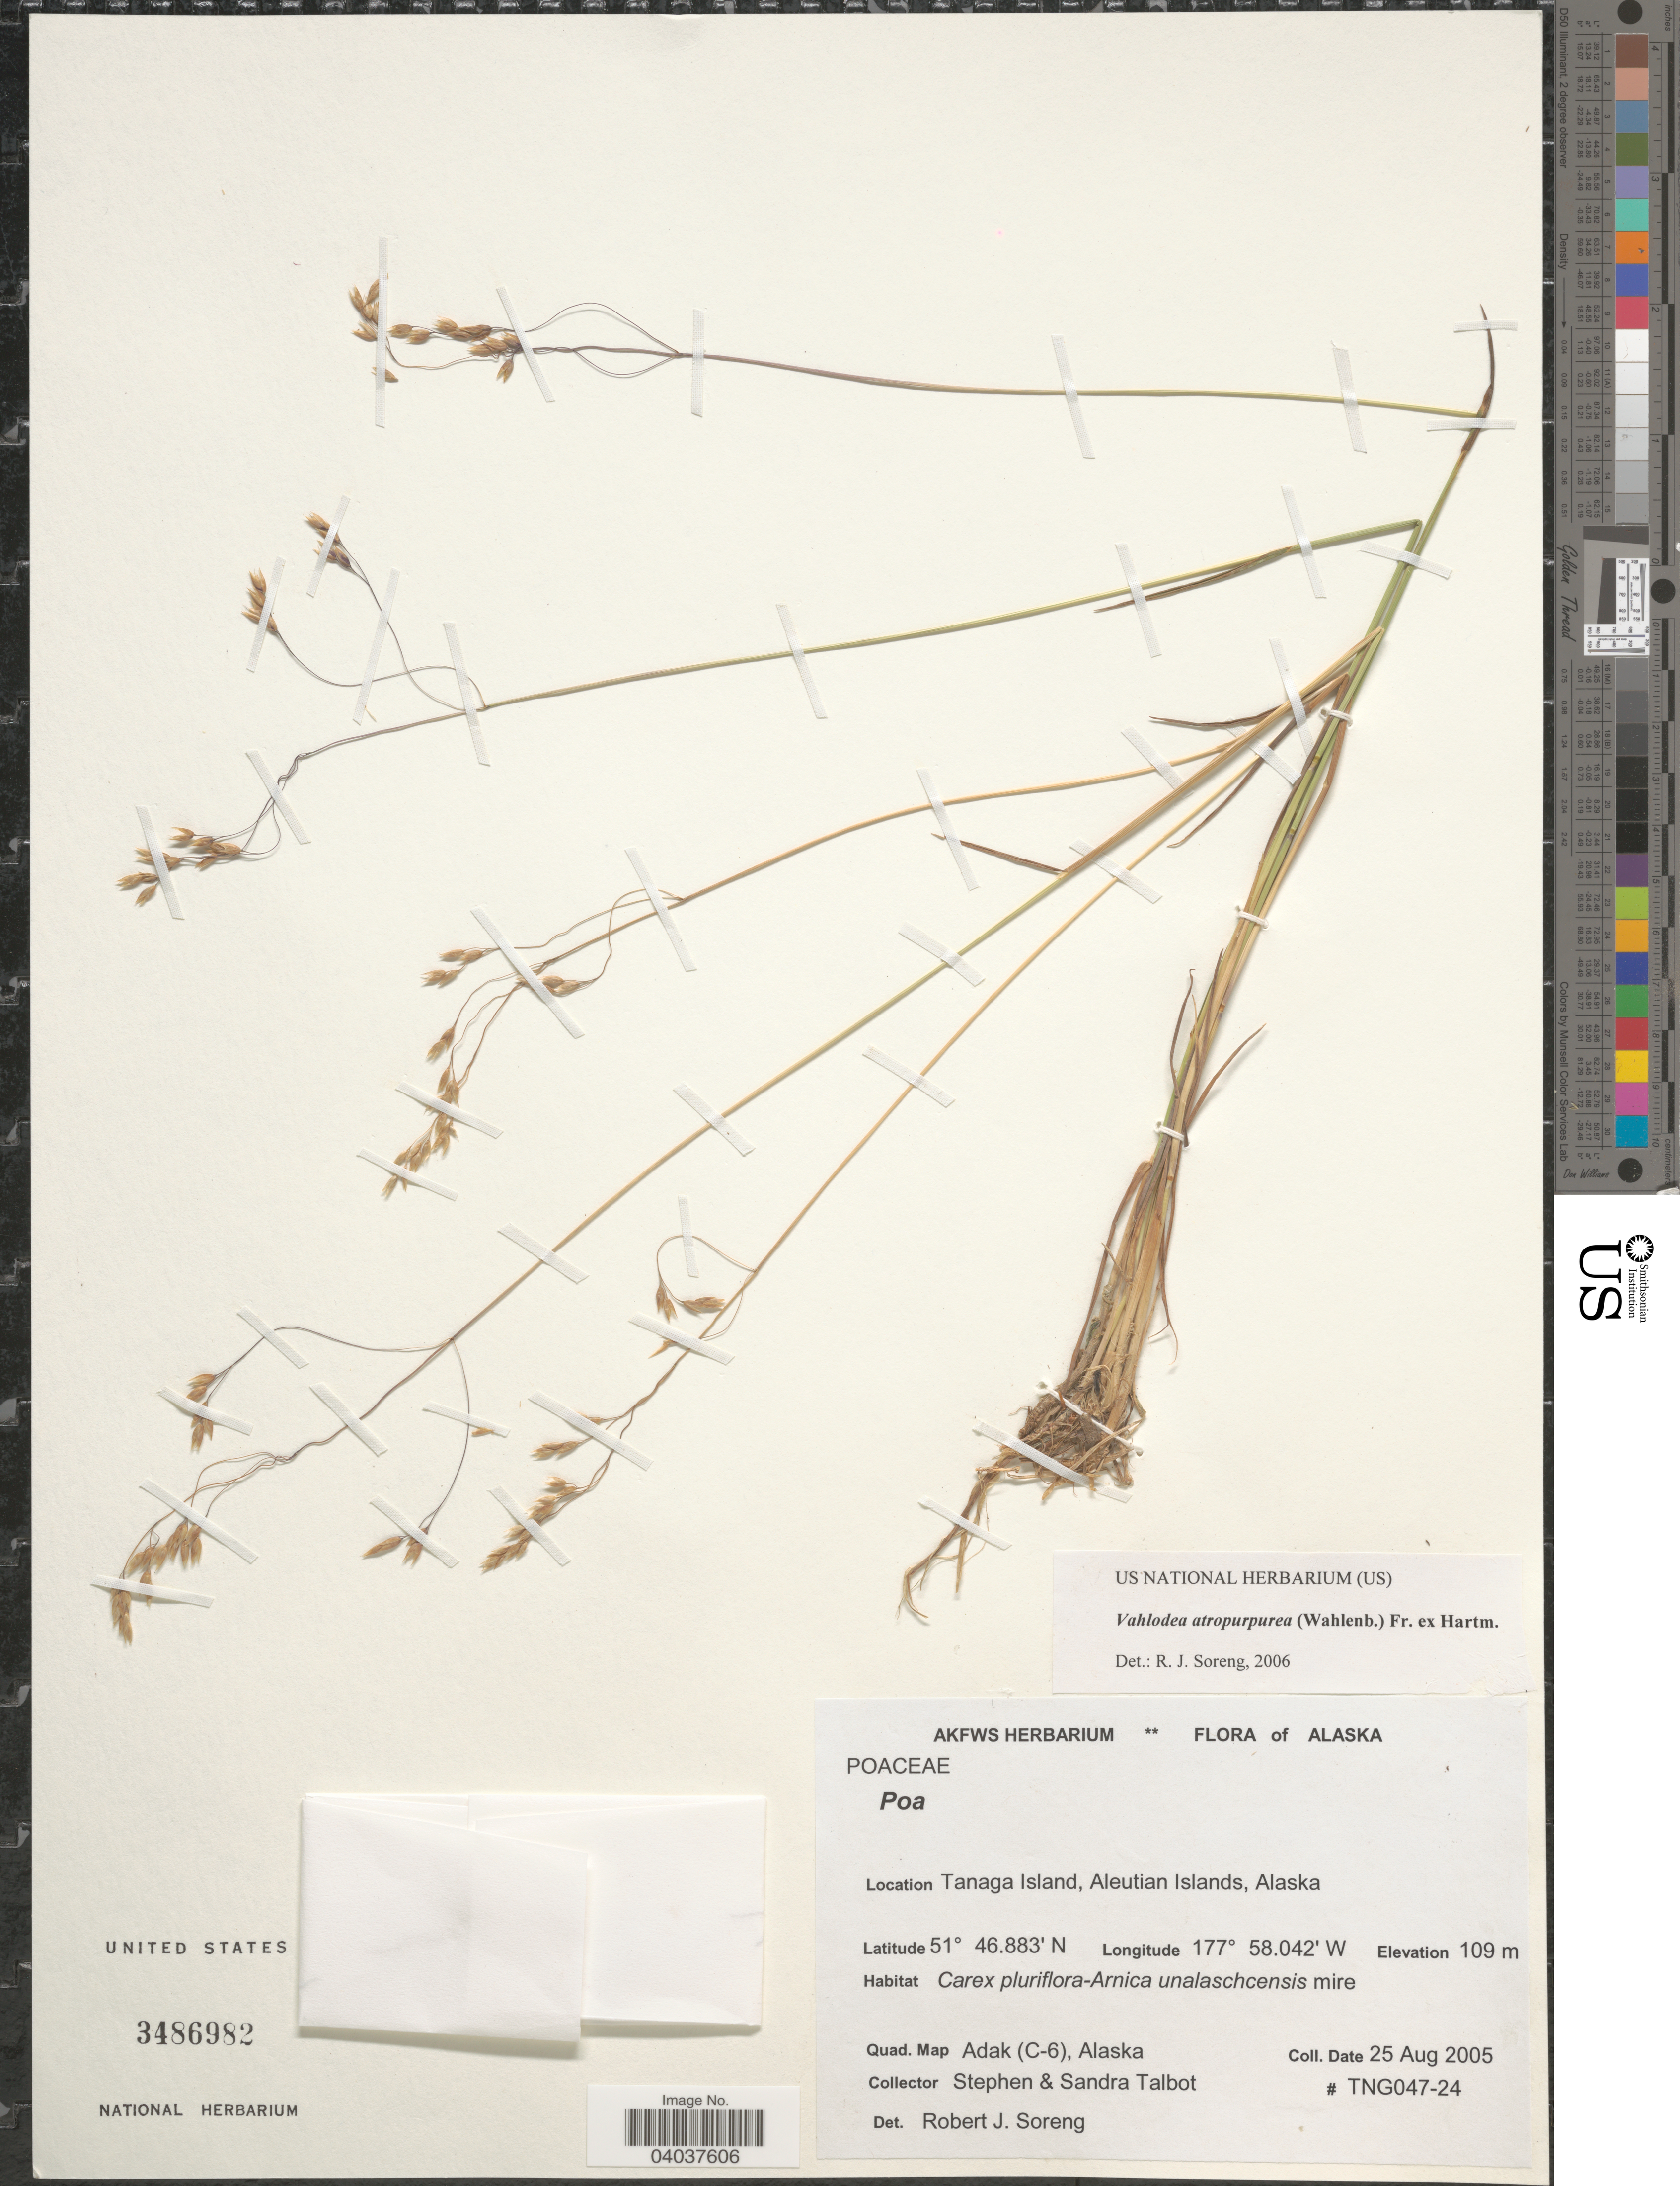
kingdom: Plantae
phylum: Tracheophyta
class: Liliopsida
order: Poales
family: Poaceae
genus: Vahlodea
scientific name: Vahlodea atropurpurea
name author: (Wahlenb.) Fr. ex Hartm.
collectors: S. S. Talbot & S. Talbot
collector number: TNG047-24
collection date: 2005-08-25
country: United States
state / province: Alaska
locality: Tanaga Island, Aleutian Islands. Quad. Map Adak (C-6).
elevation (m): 109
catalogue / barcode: US 3486982